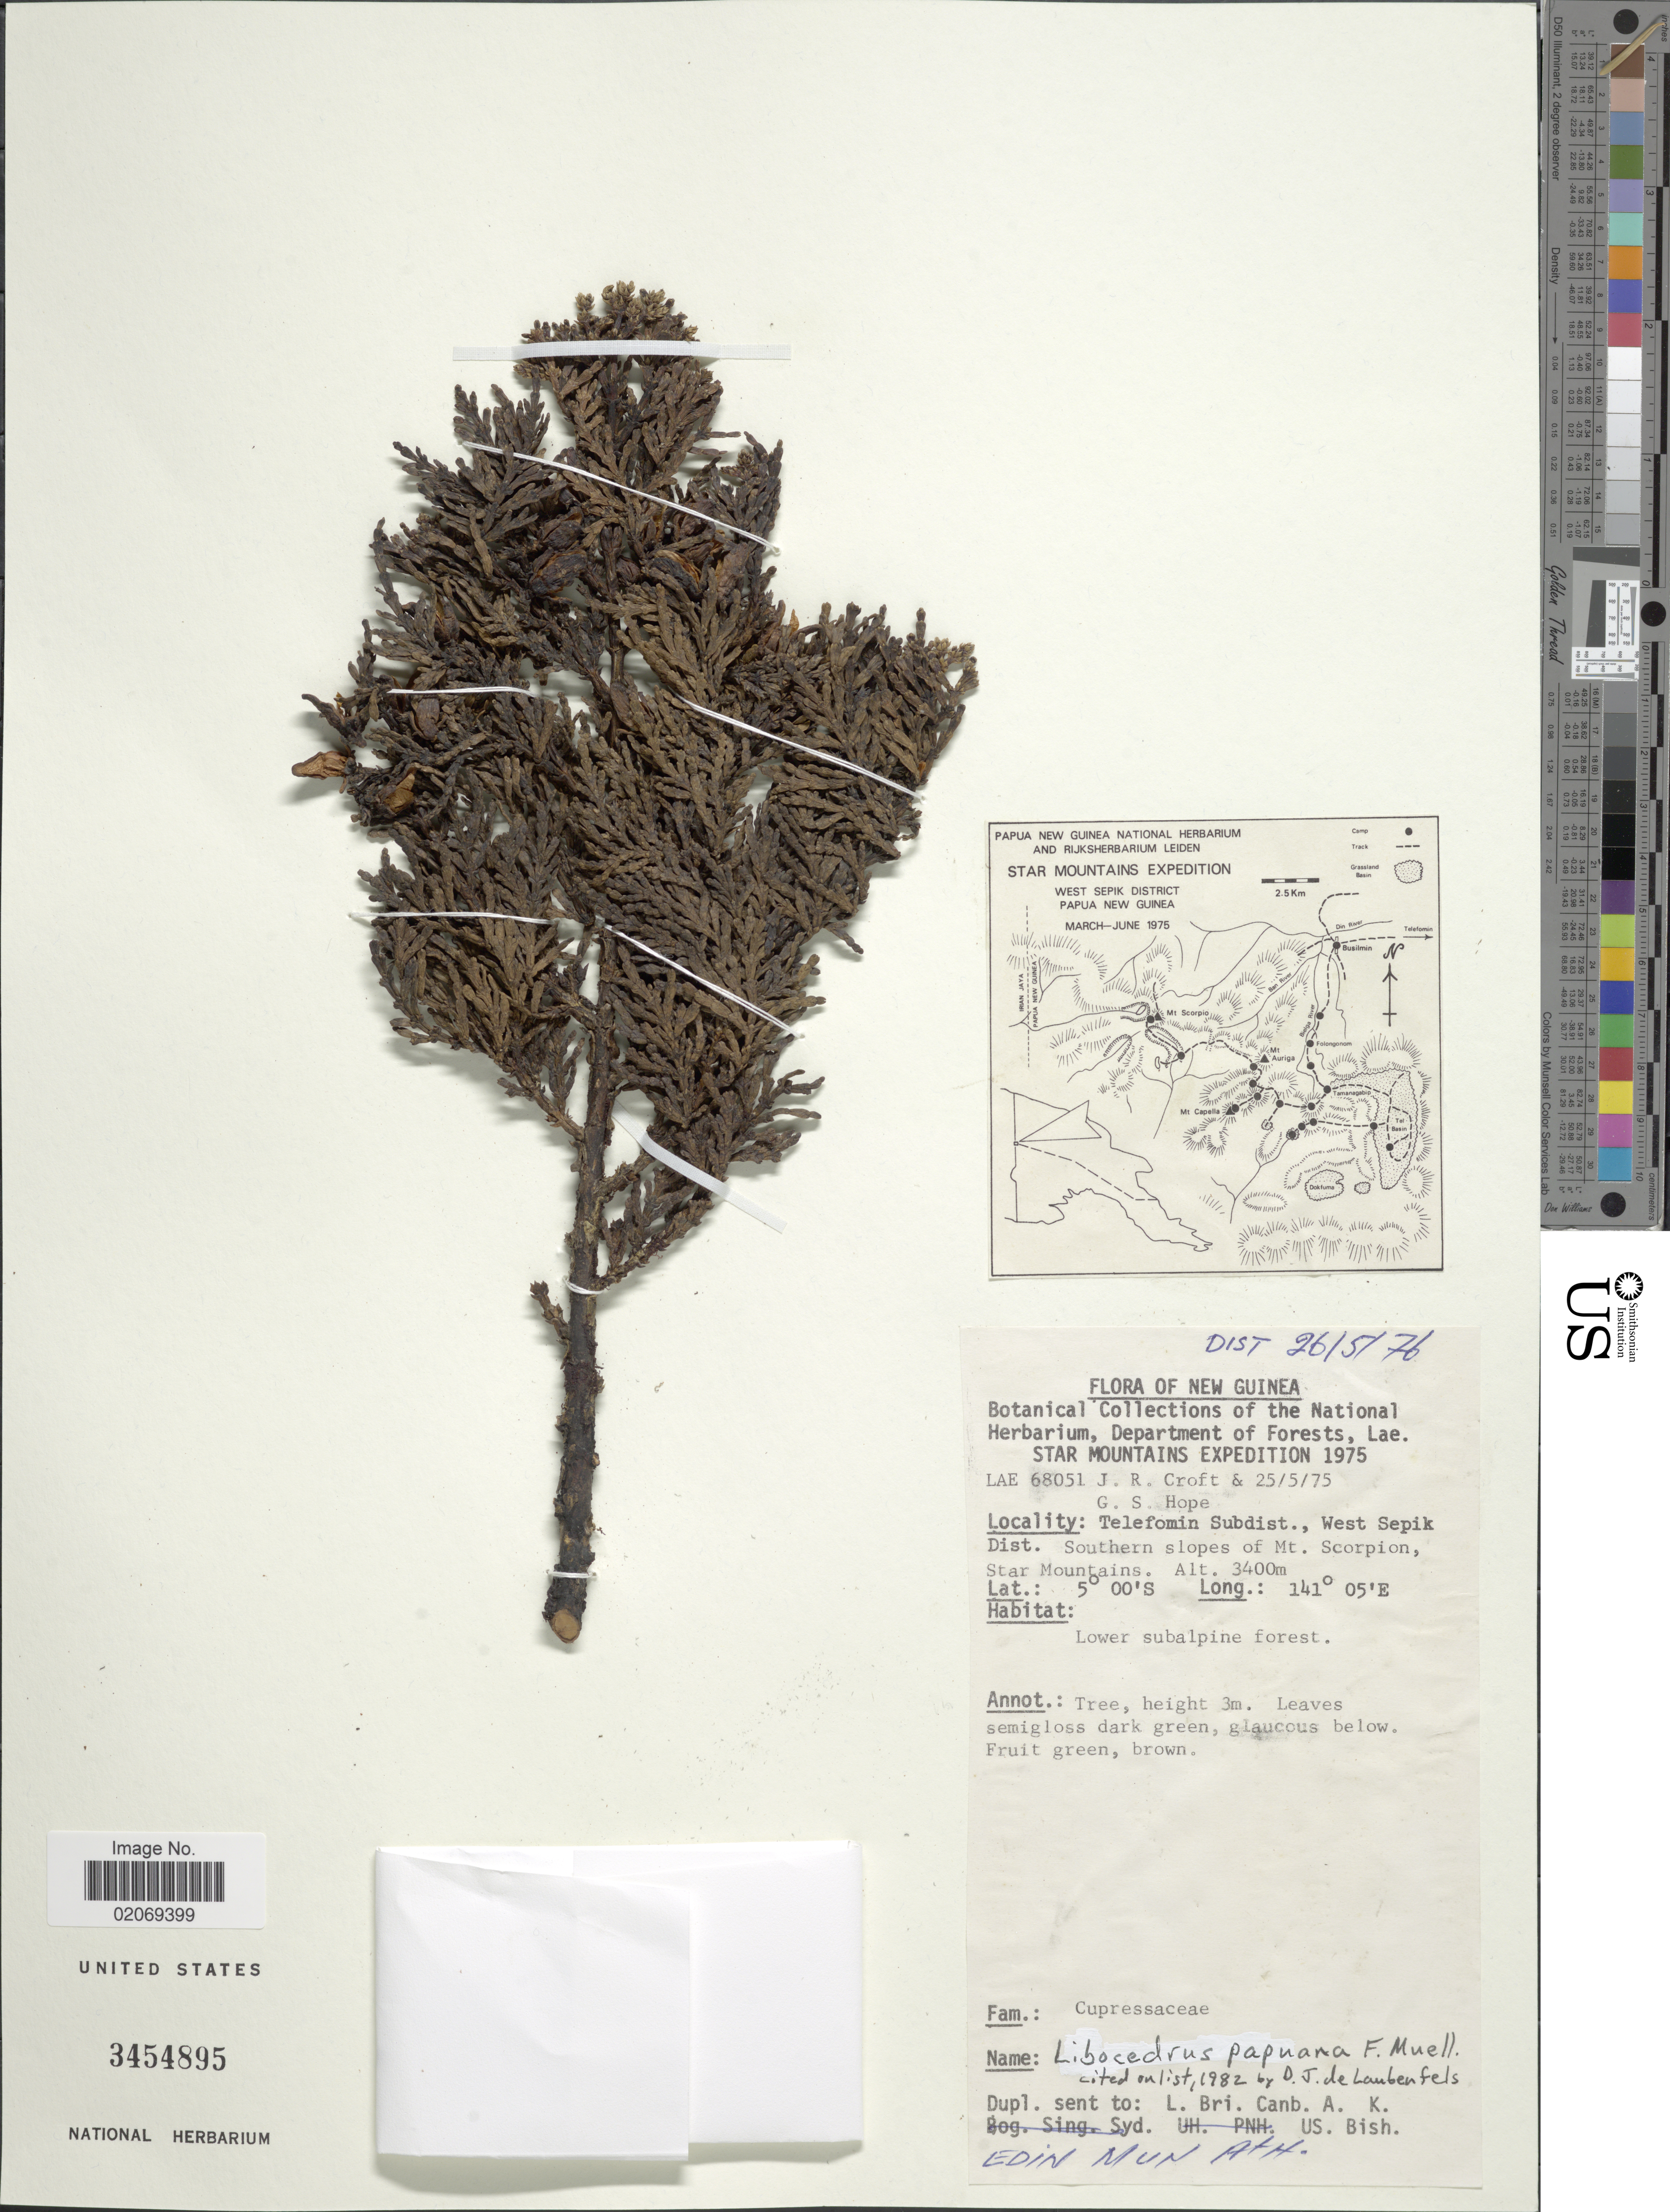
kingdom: Plantae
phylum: Tracheophyta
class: Pinopsida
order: Pinales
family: Cupressaceae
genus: Libocedrus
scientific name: Libocedrus papuana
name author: F. Muell.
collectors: J. R. Croft & G. Hope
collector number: LAE 68051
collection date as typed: Transcribed d/m/y: 25/5/75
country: Papua New Guinea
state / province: Sandaun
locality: New Guinea, Telefomin Subdist., West Sepik Dist. Southern slopes of Mt Scorpion, Star Mountains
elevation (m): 3400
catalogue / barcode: US 3454895